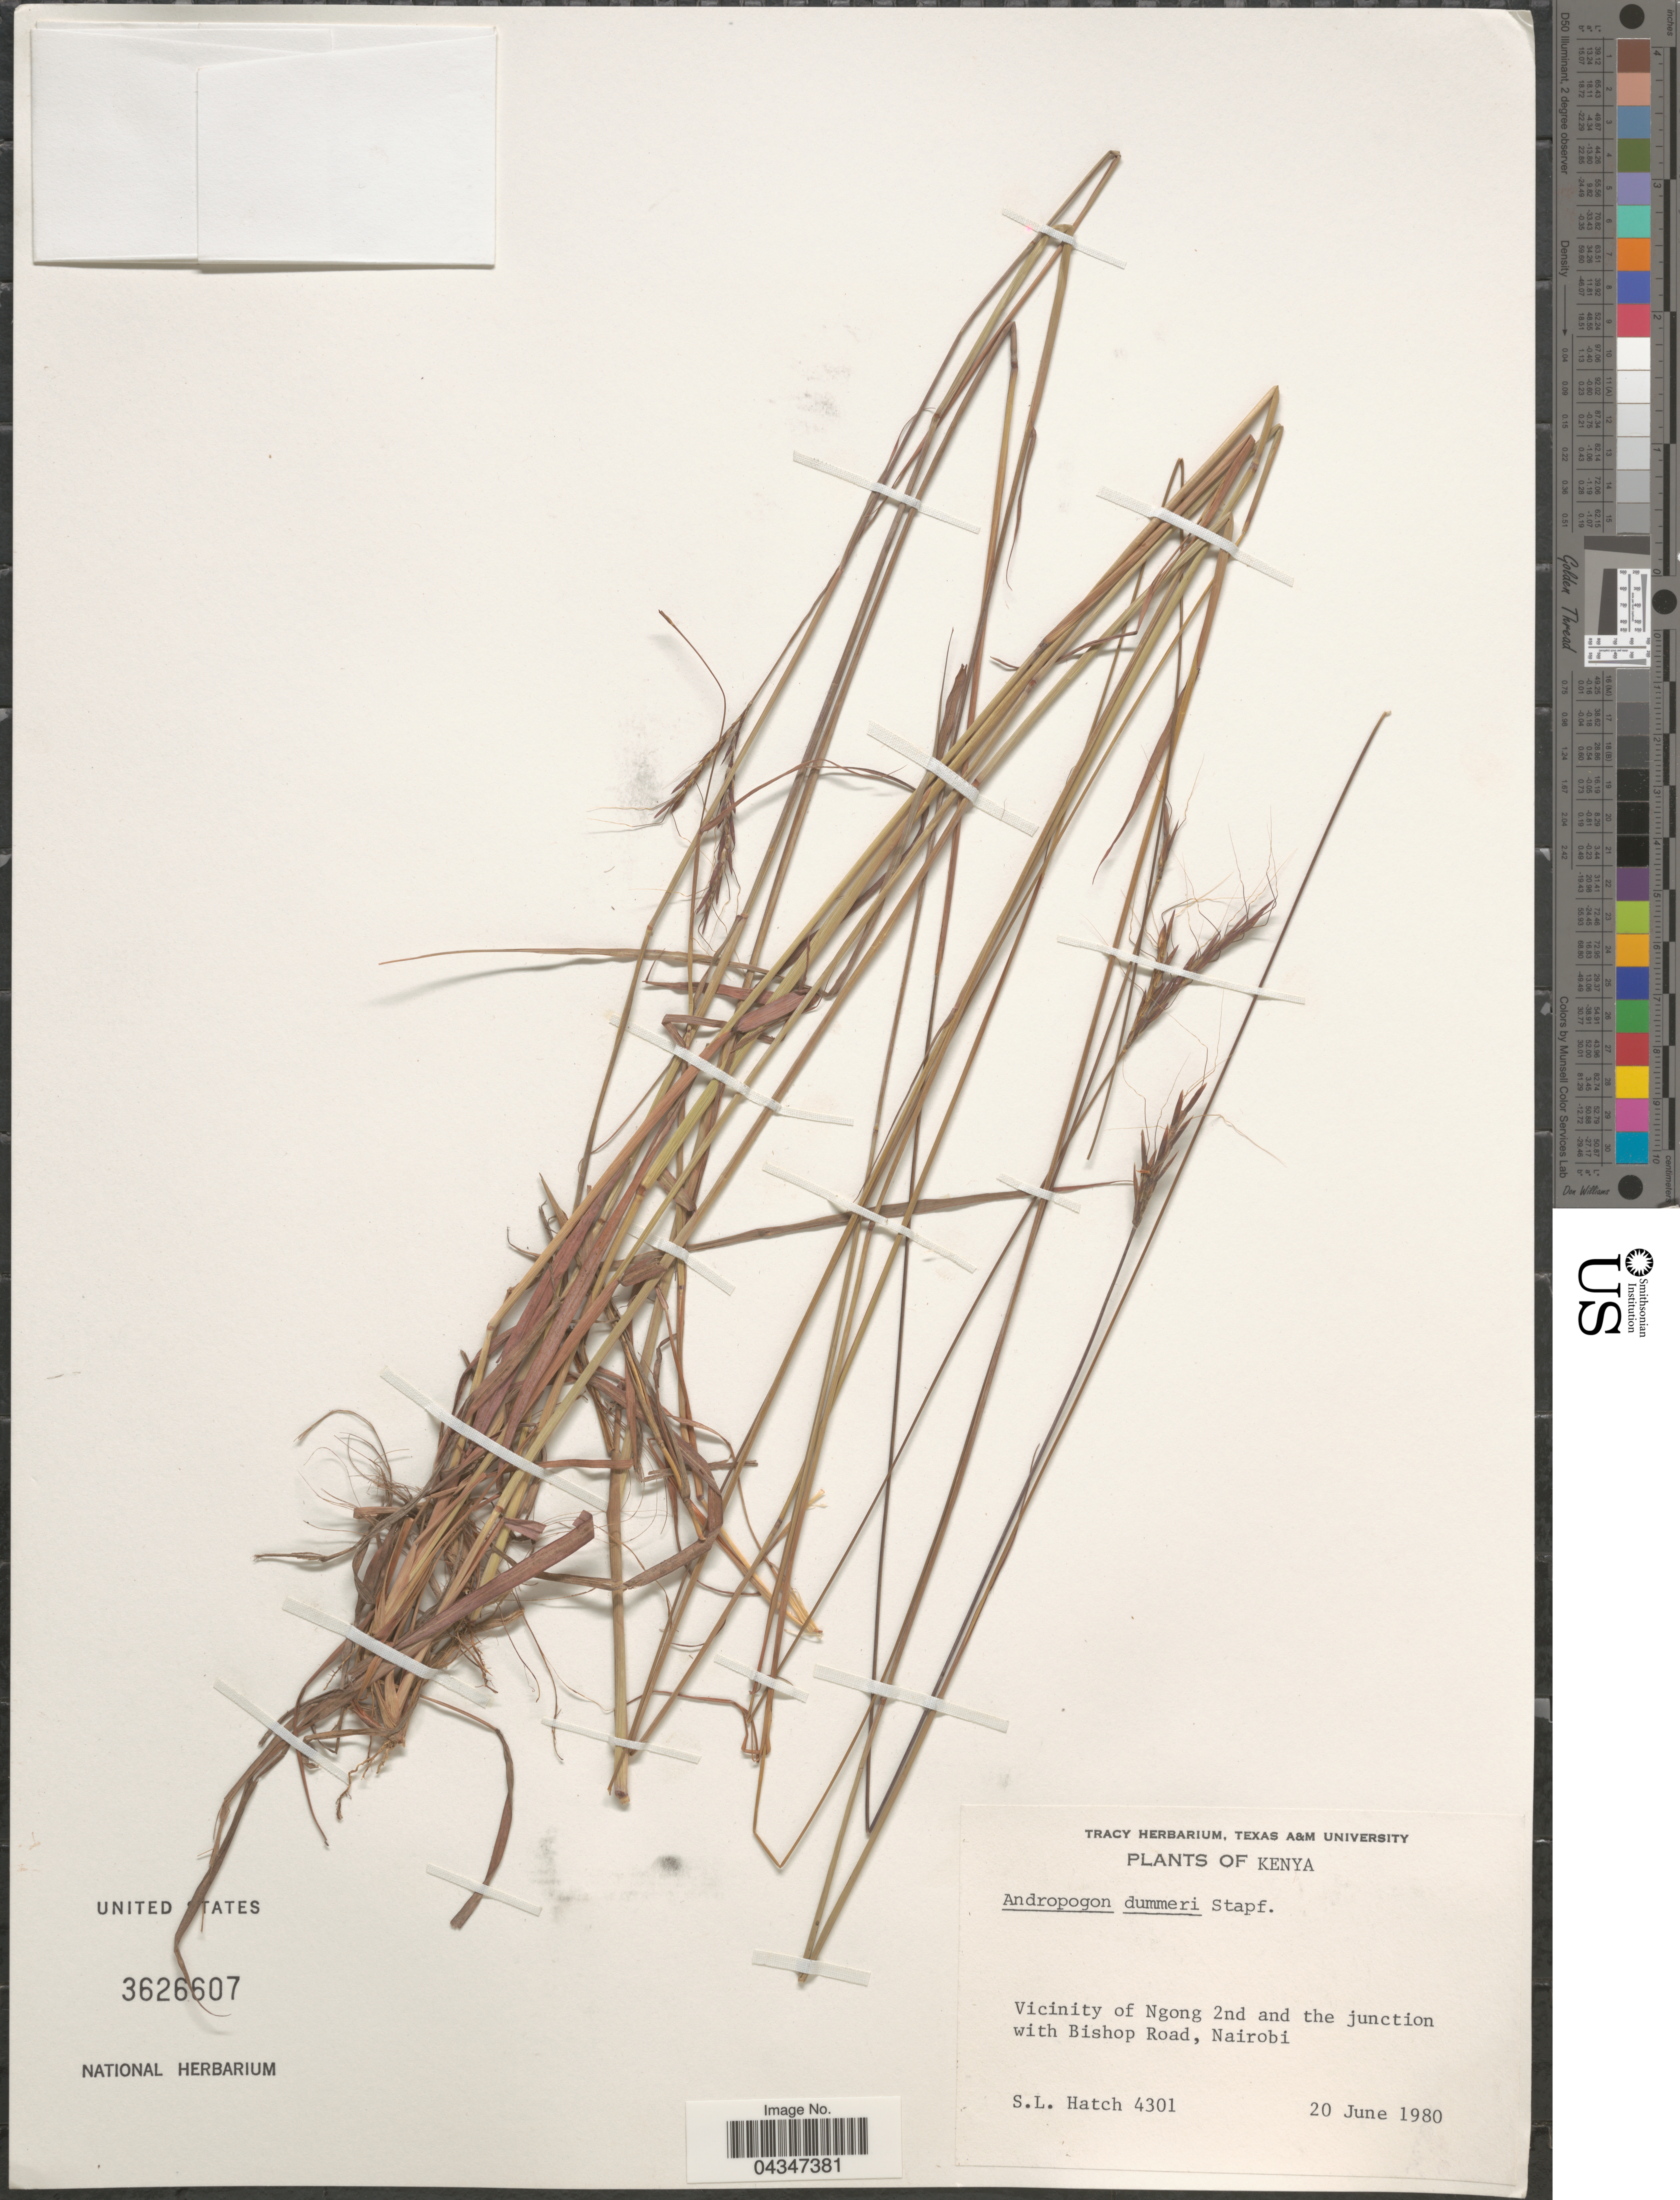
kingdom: Plantae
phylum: Tracheophyta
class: Liliopsida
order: Poales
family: Poaceae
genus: Andropogon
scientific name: Andropogon schirensis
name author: Hochst. ex A. Rich.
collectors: S. Hatch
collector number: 4301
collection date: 1980-06-20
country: Kenya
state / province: Nairobi Area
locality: Vicinity of Ngong 2nd and the junction with Bishop Road, Nairobi.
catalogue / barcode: US 3626607